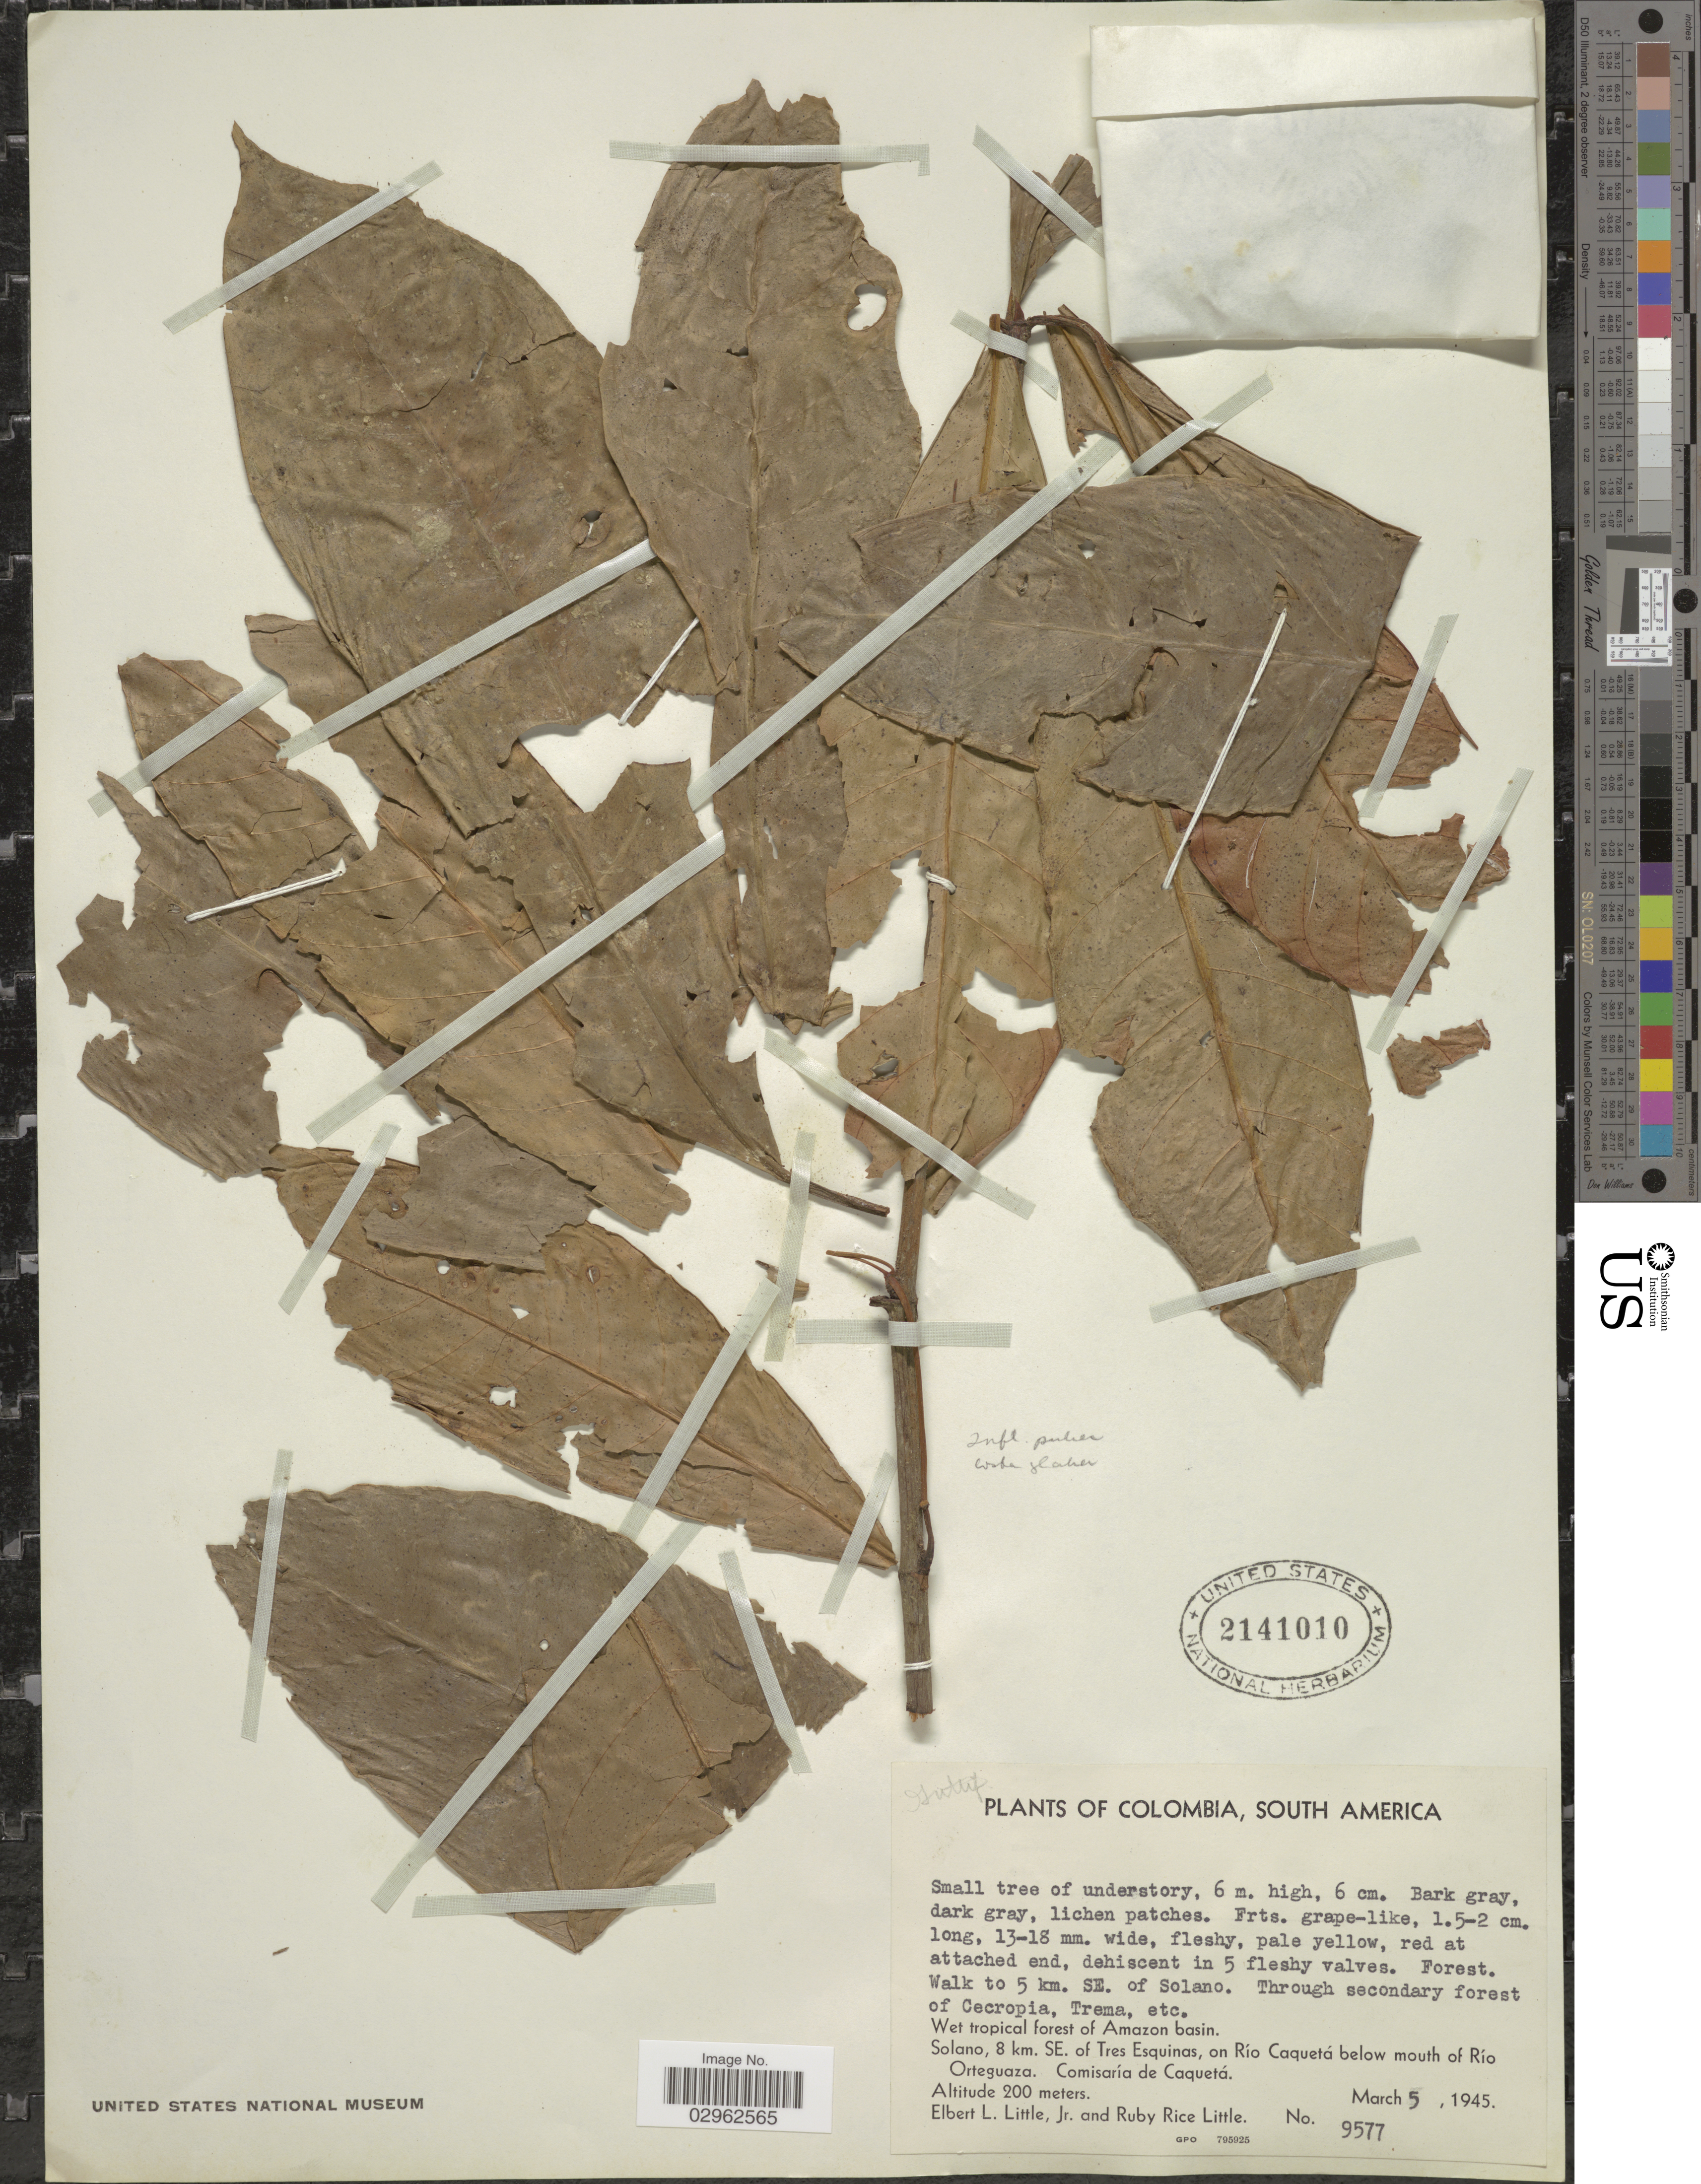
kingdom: Plantae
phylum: Tracheophyta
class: Magnoliopsida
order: Malpighiales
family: Clusiaceae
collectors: E. L. Little & R. R. Little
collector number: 9577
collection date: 1945-03-05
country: Colombia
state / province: Caquetá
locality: Walk to 5 km. SE. of Solano. Wet tropical forest of Amazon basin. Solano, 8 km. SE. of Tres Esquinas, on Río Caquetá below mouth of Río Orteguaza. Comisaría de Caquetá.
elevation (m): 200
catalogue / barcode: US 2141010